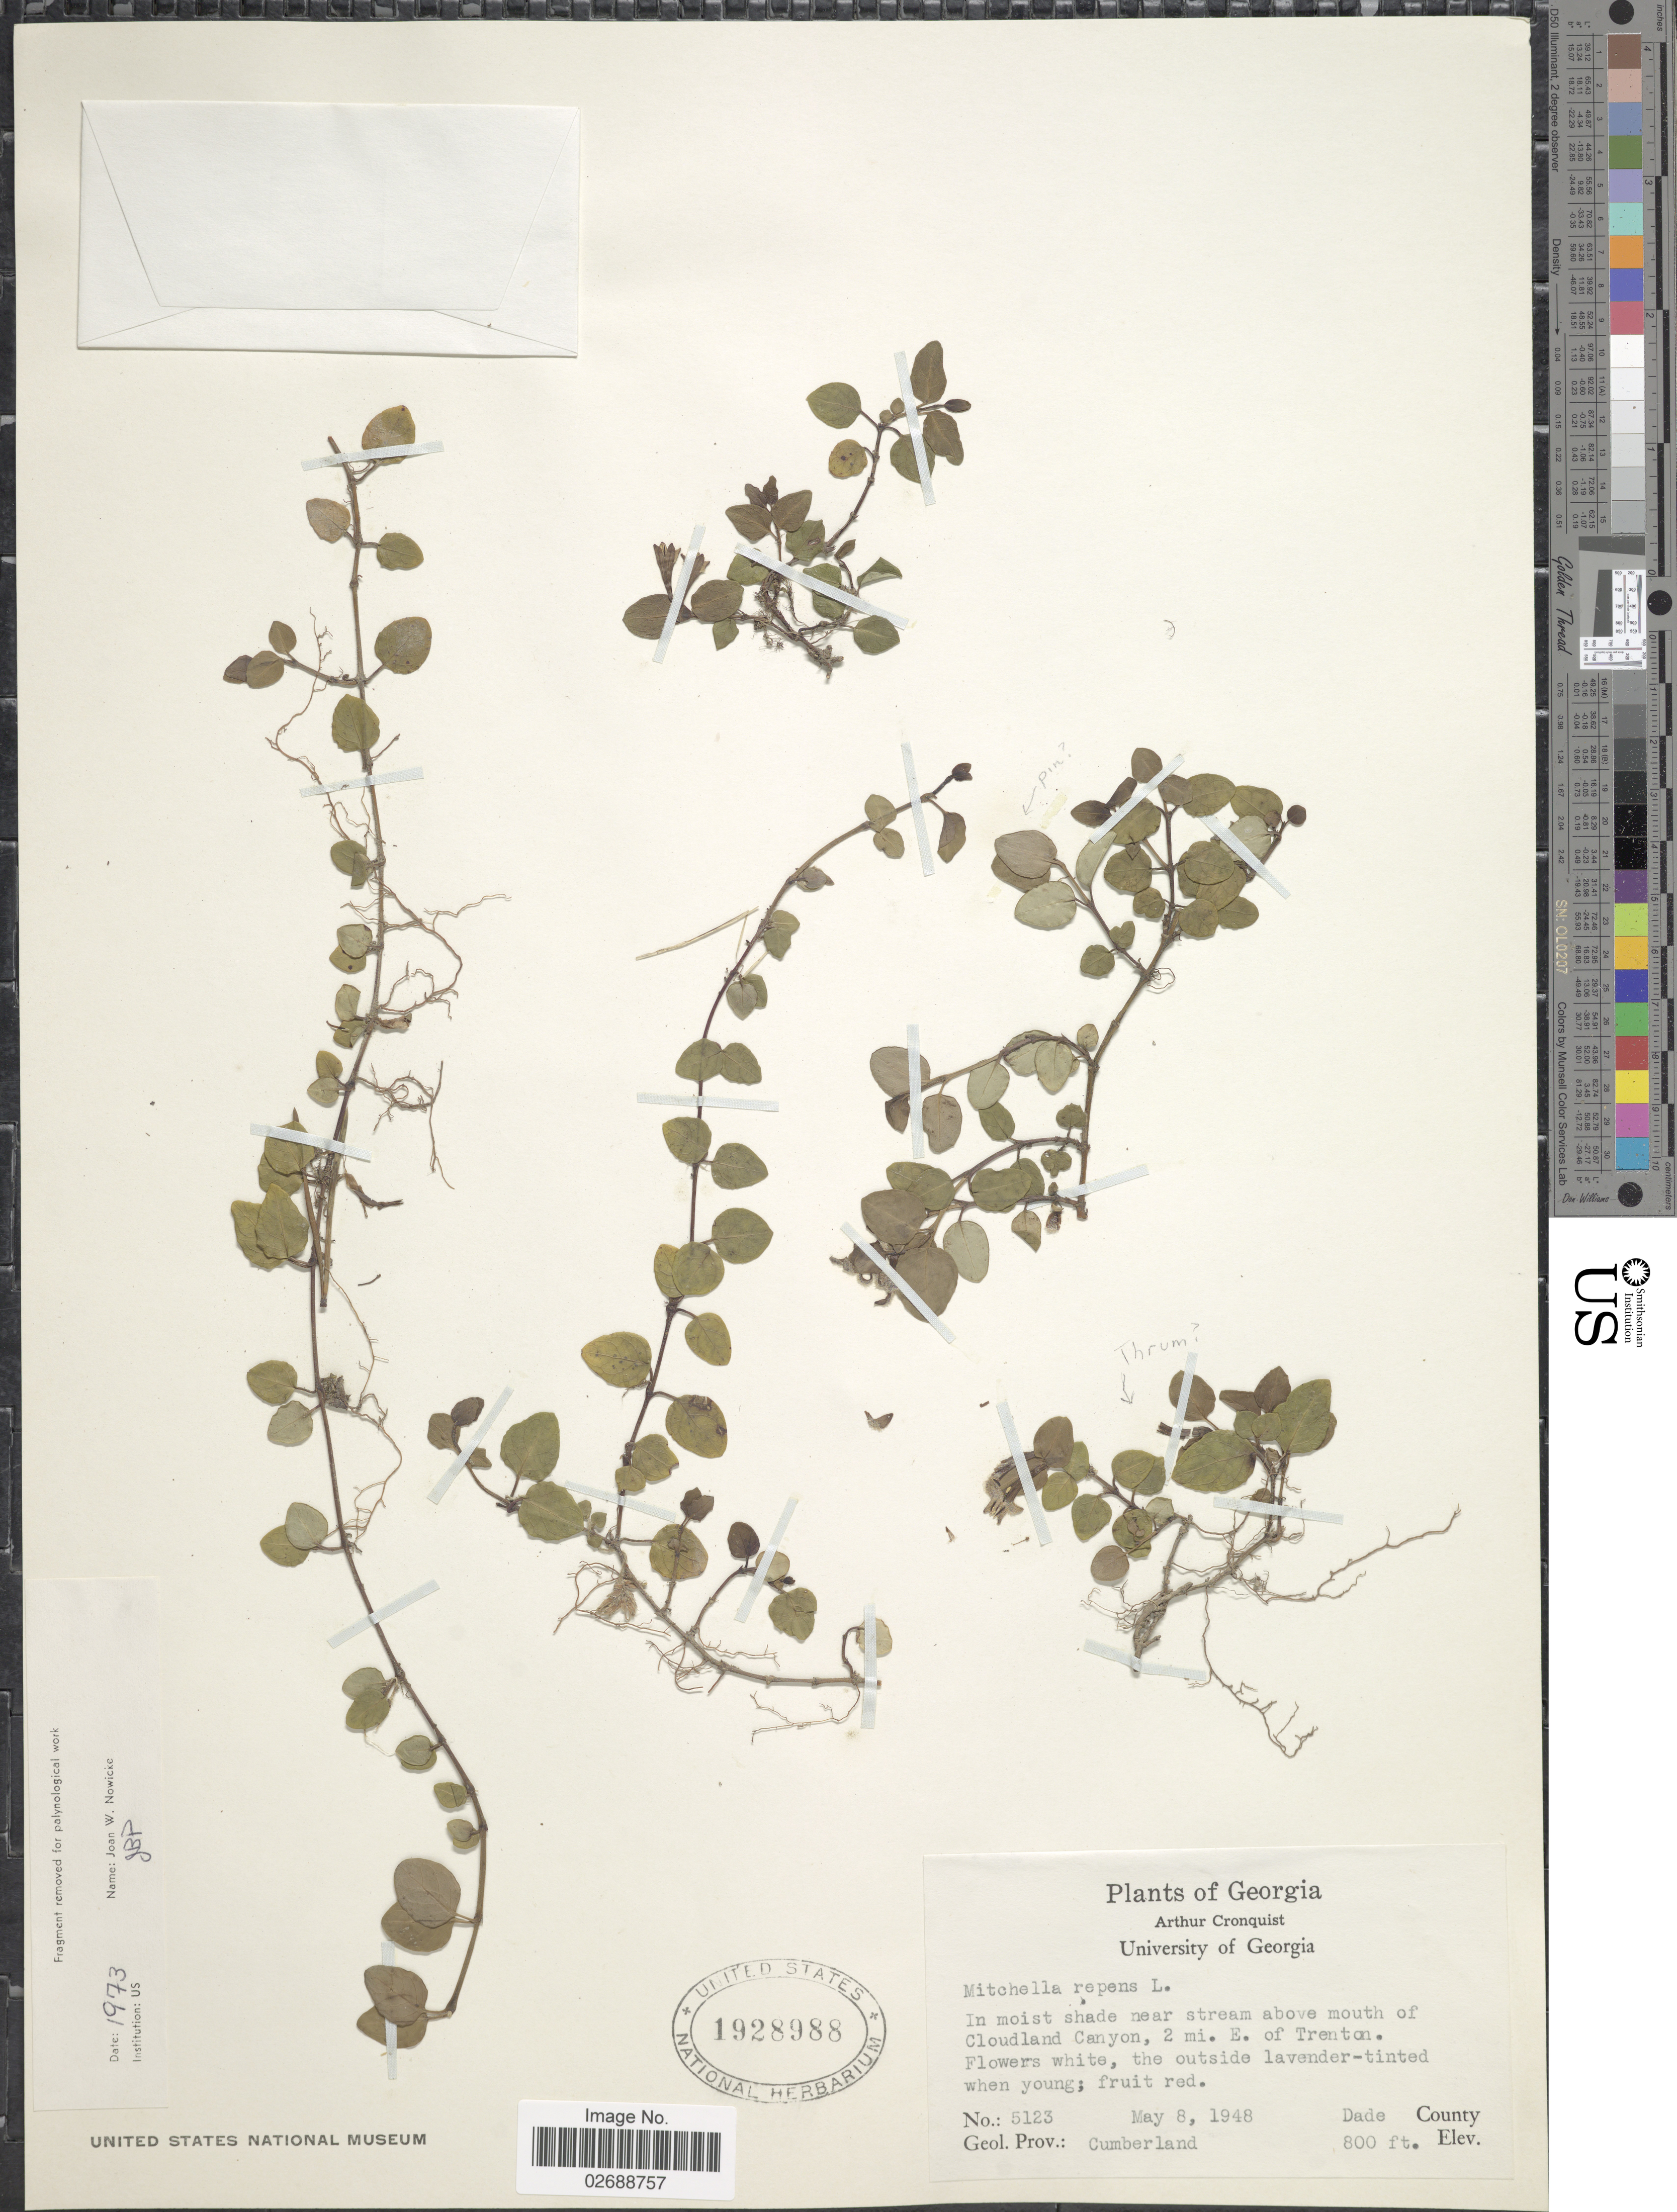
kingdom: Plantae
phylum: Tracheophyta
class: Magnoliopsida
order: Gentianales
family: Rubiaceae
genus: Mitchella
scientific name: Mitchella repens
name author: L.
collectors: A. J. Cronquist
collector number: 5123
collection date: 1948-05-08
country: United States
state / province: Georgia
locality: Near stream above mouth of Cloudland Canyon, 2 mi. E. of Trenton. Dade County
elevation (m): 244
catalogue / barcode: US 1928988